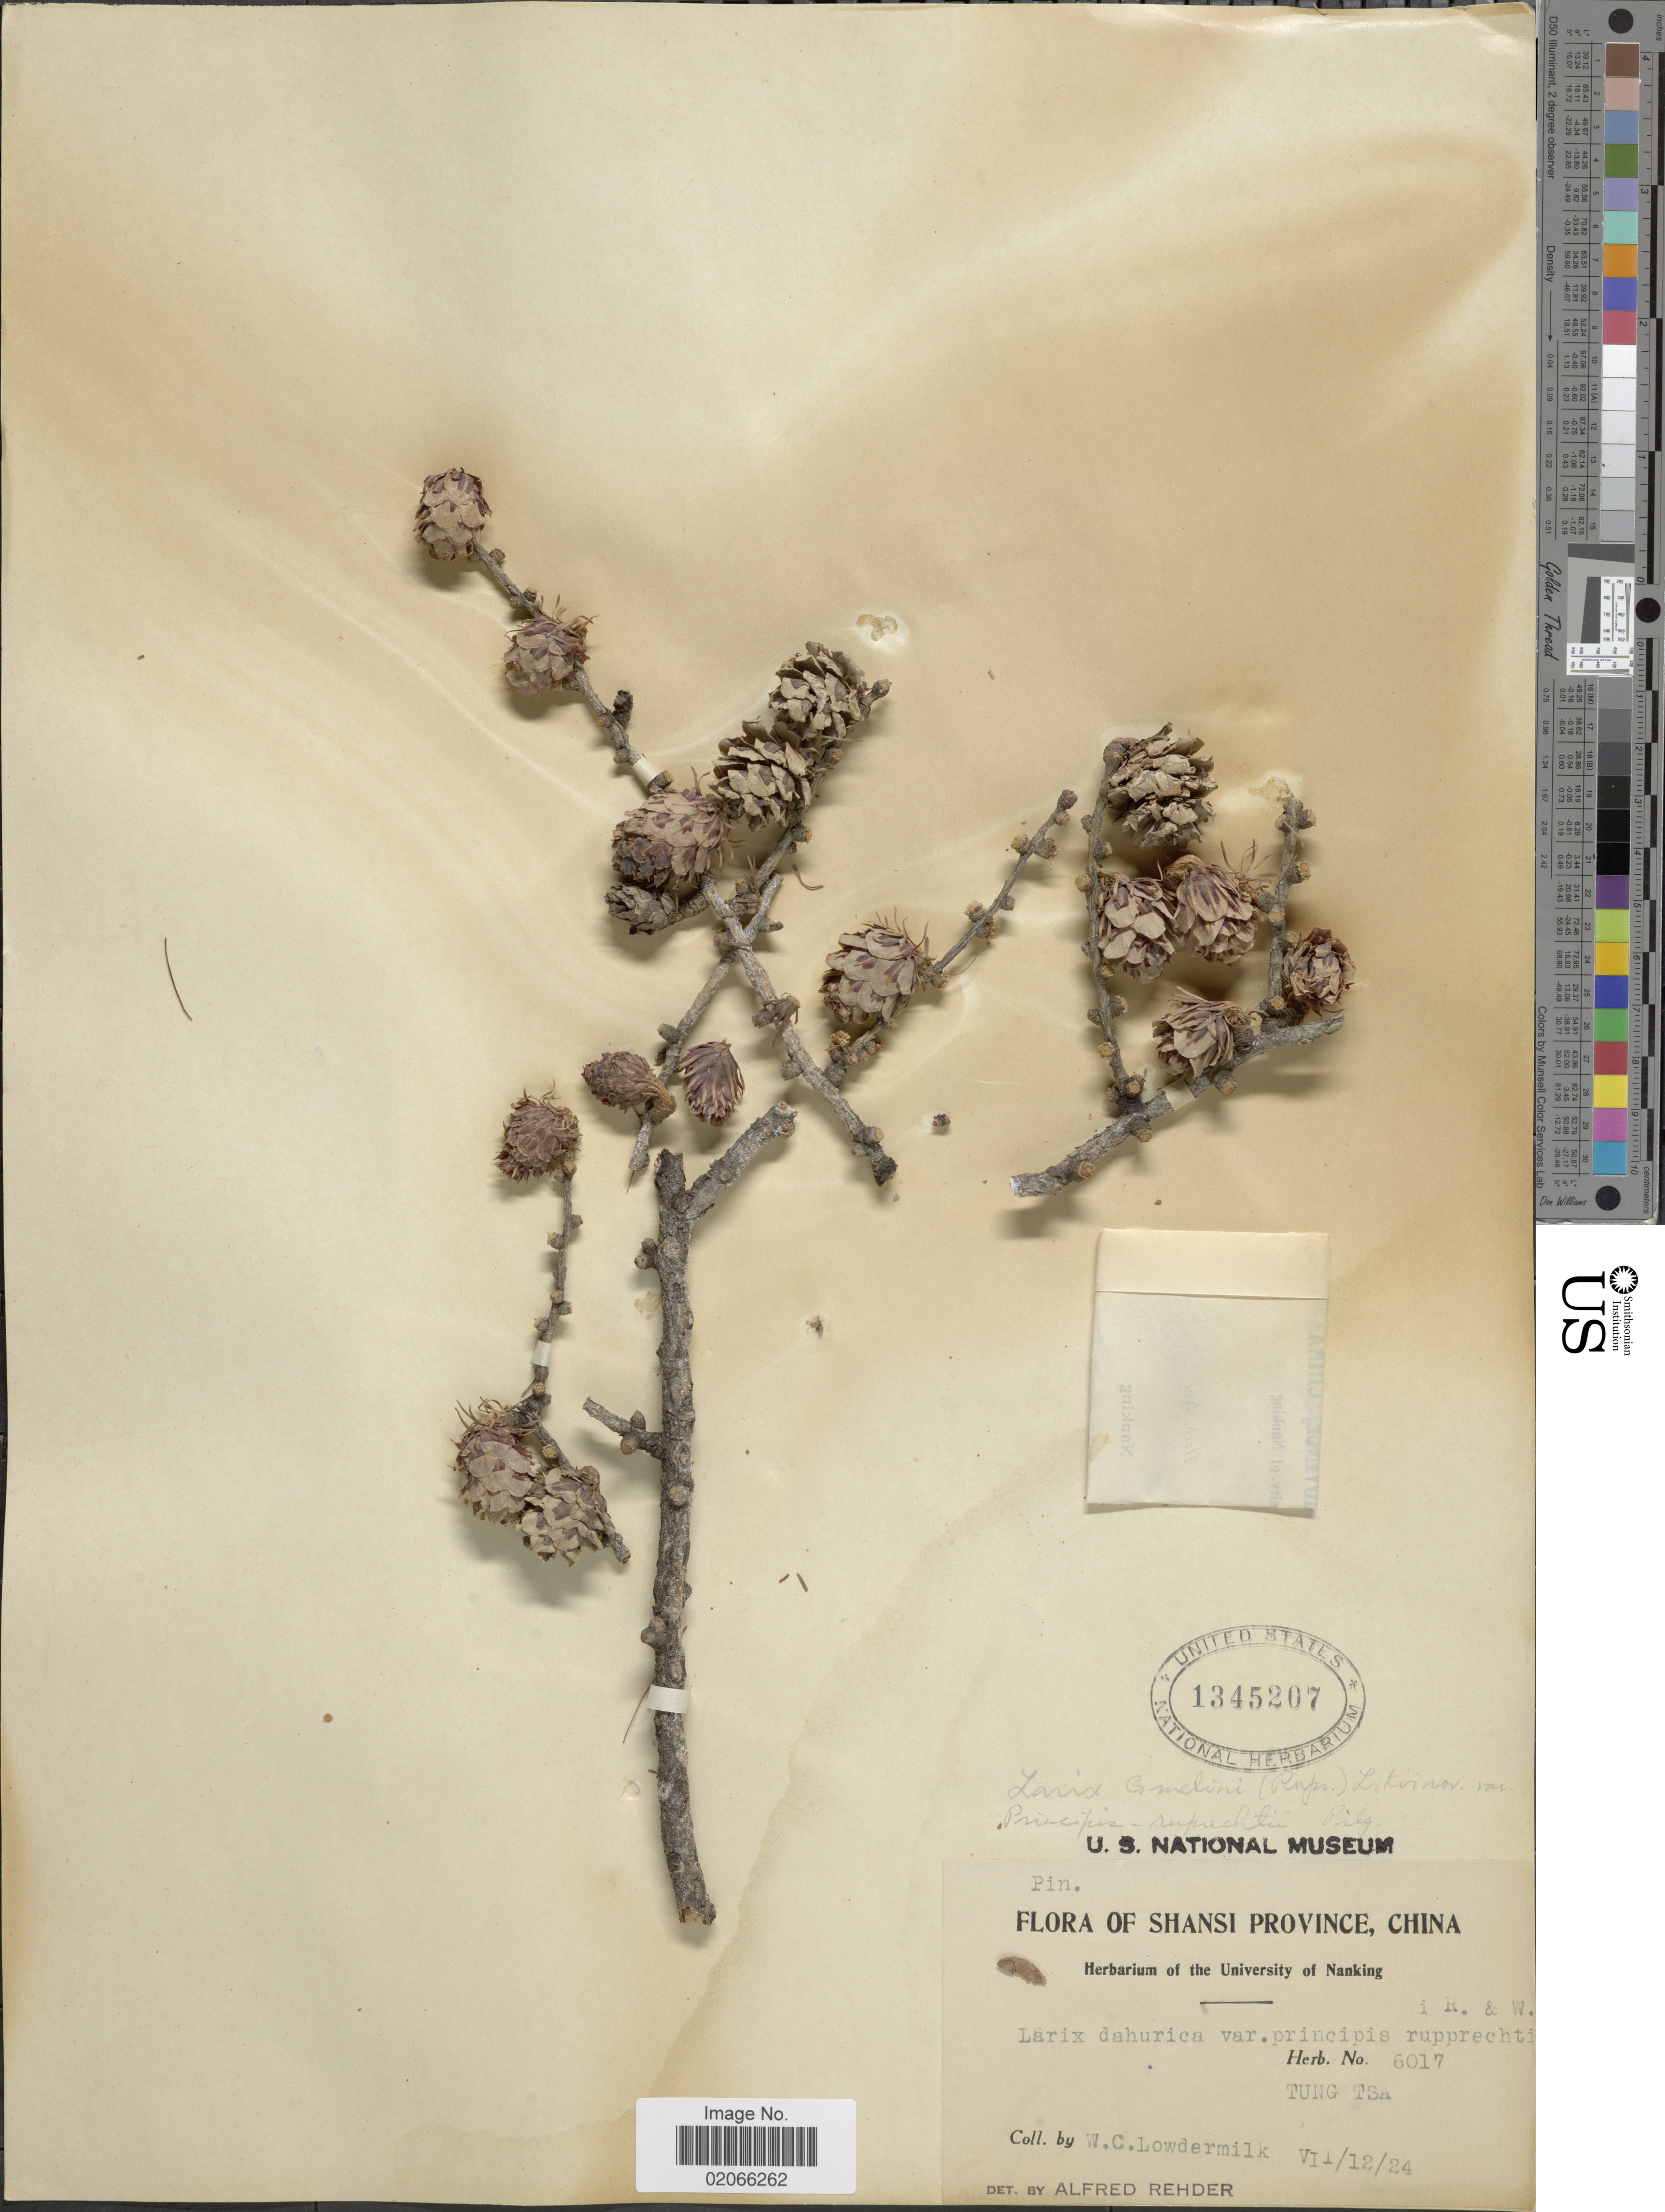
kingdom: Plantae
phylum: Tracheophyta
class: Pinopsida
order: Pinales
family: Pinaceae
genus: Larix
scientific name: Larix gmelinii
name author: (Rupr.) Kuzen.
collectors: W. Lowdermilk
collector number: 6017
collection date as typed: Transcribed d/m/y: 12/7/24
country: China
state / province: Shanxi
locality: Shansi, Tung Tsa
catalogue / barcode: US 1345207